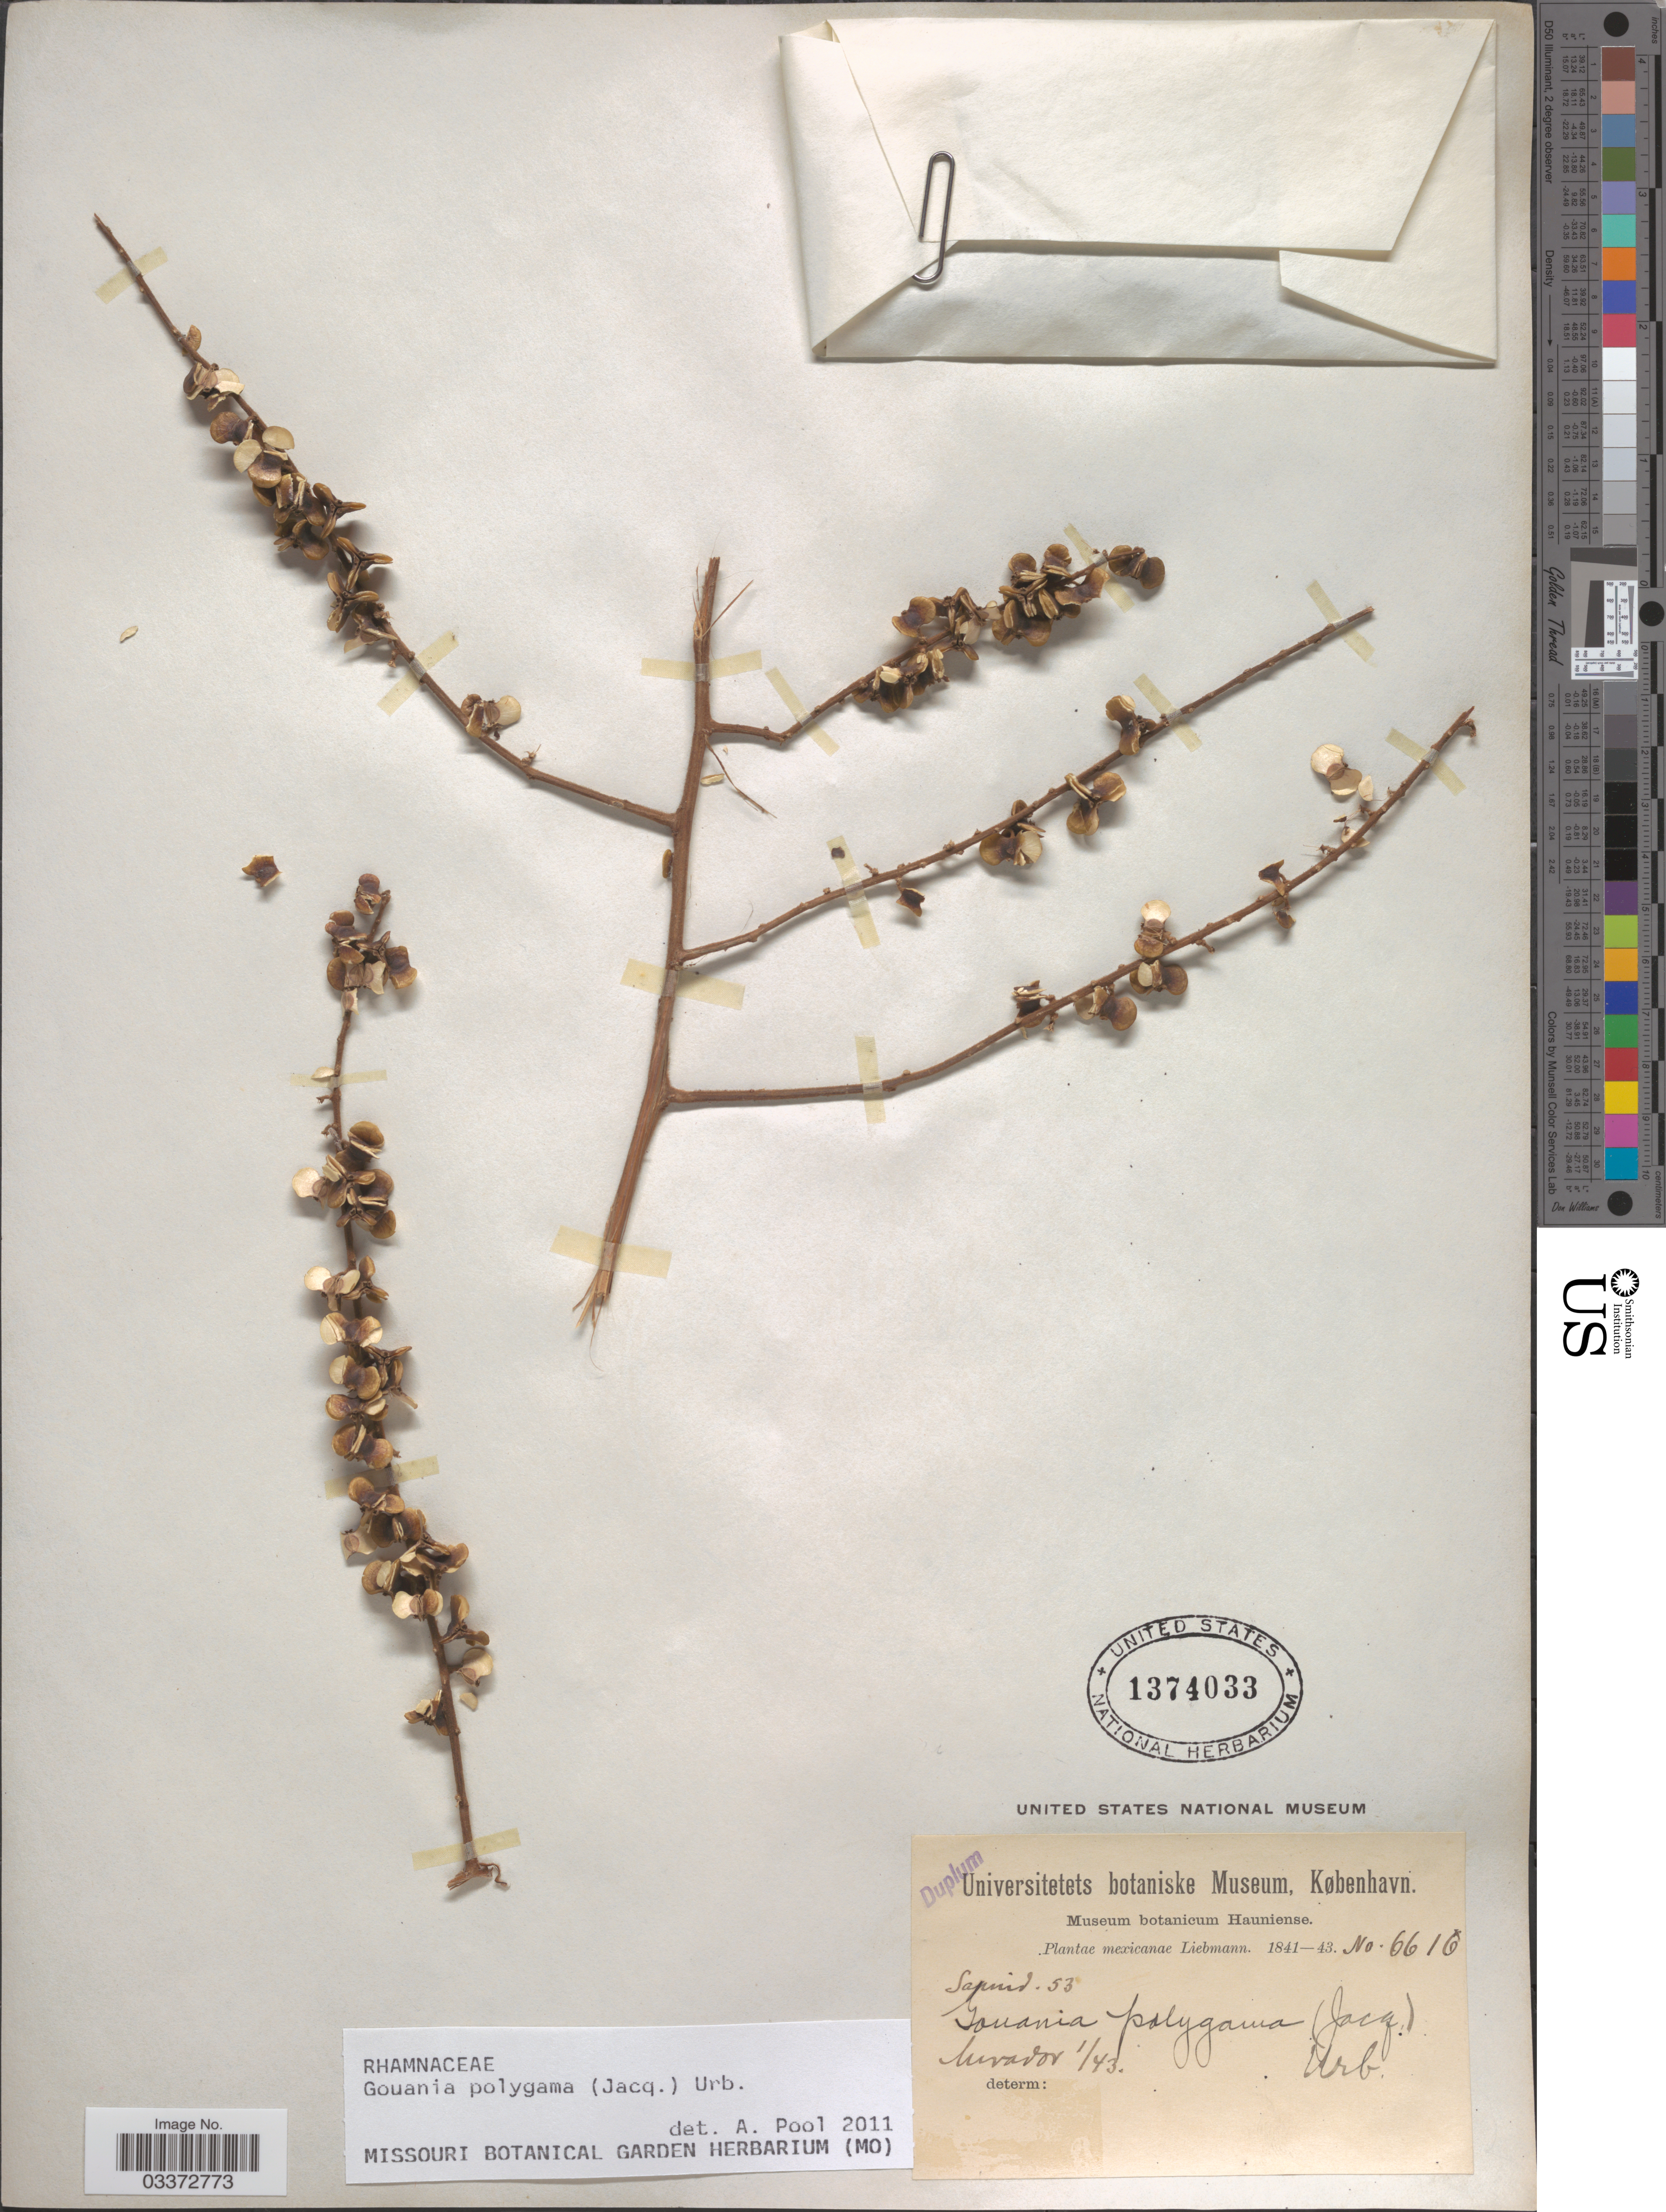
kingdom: Plantae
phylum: Tracheophyta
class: Magnoliopsida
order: Rosales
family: Rhamnaceae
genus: Gouania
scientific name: Gouania polygama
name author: (Jacq.) Urb.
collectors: Liebmann, --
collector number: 6616*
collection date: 1843-01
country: Mexico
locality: Mirador.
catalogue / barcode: US 1374033